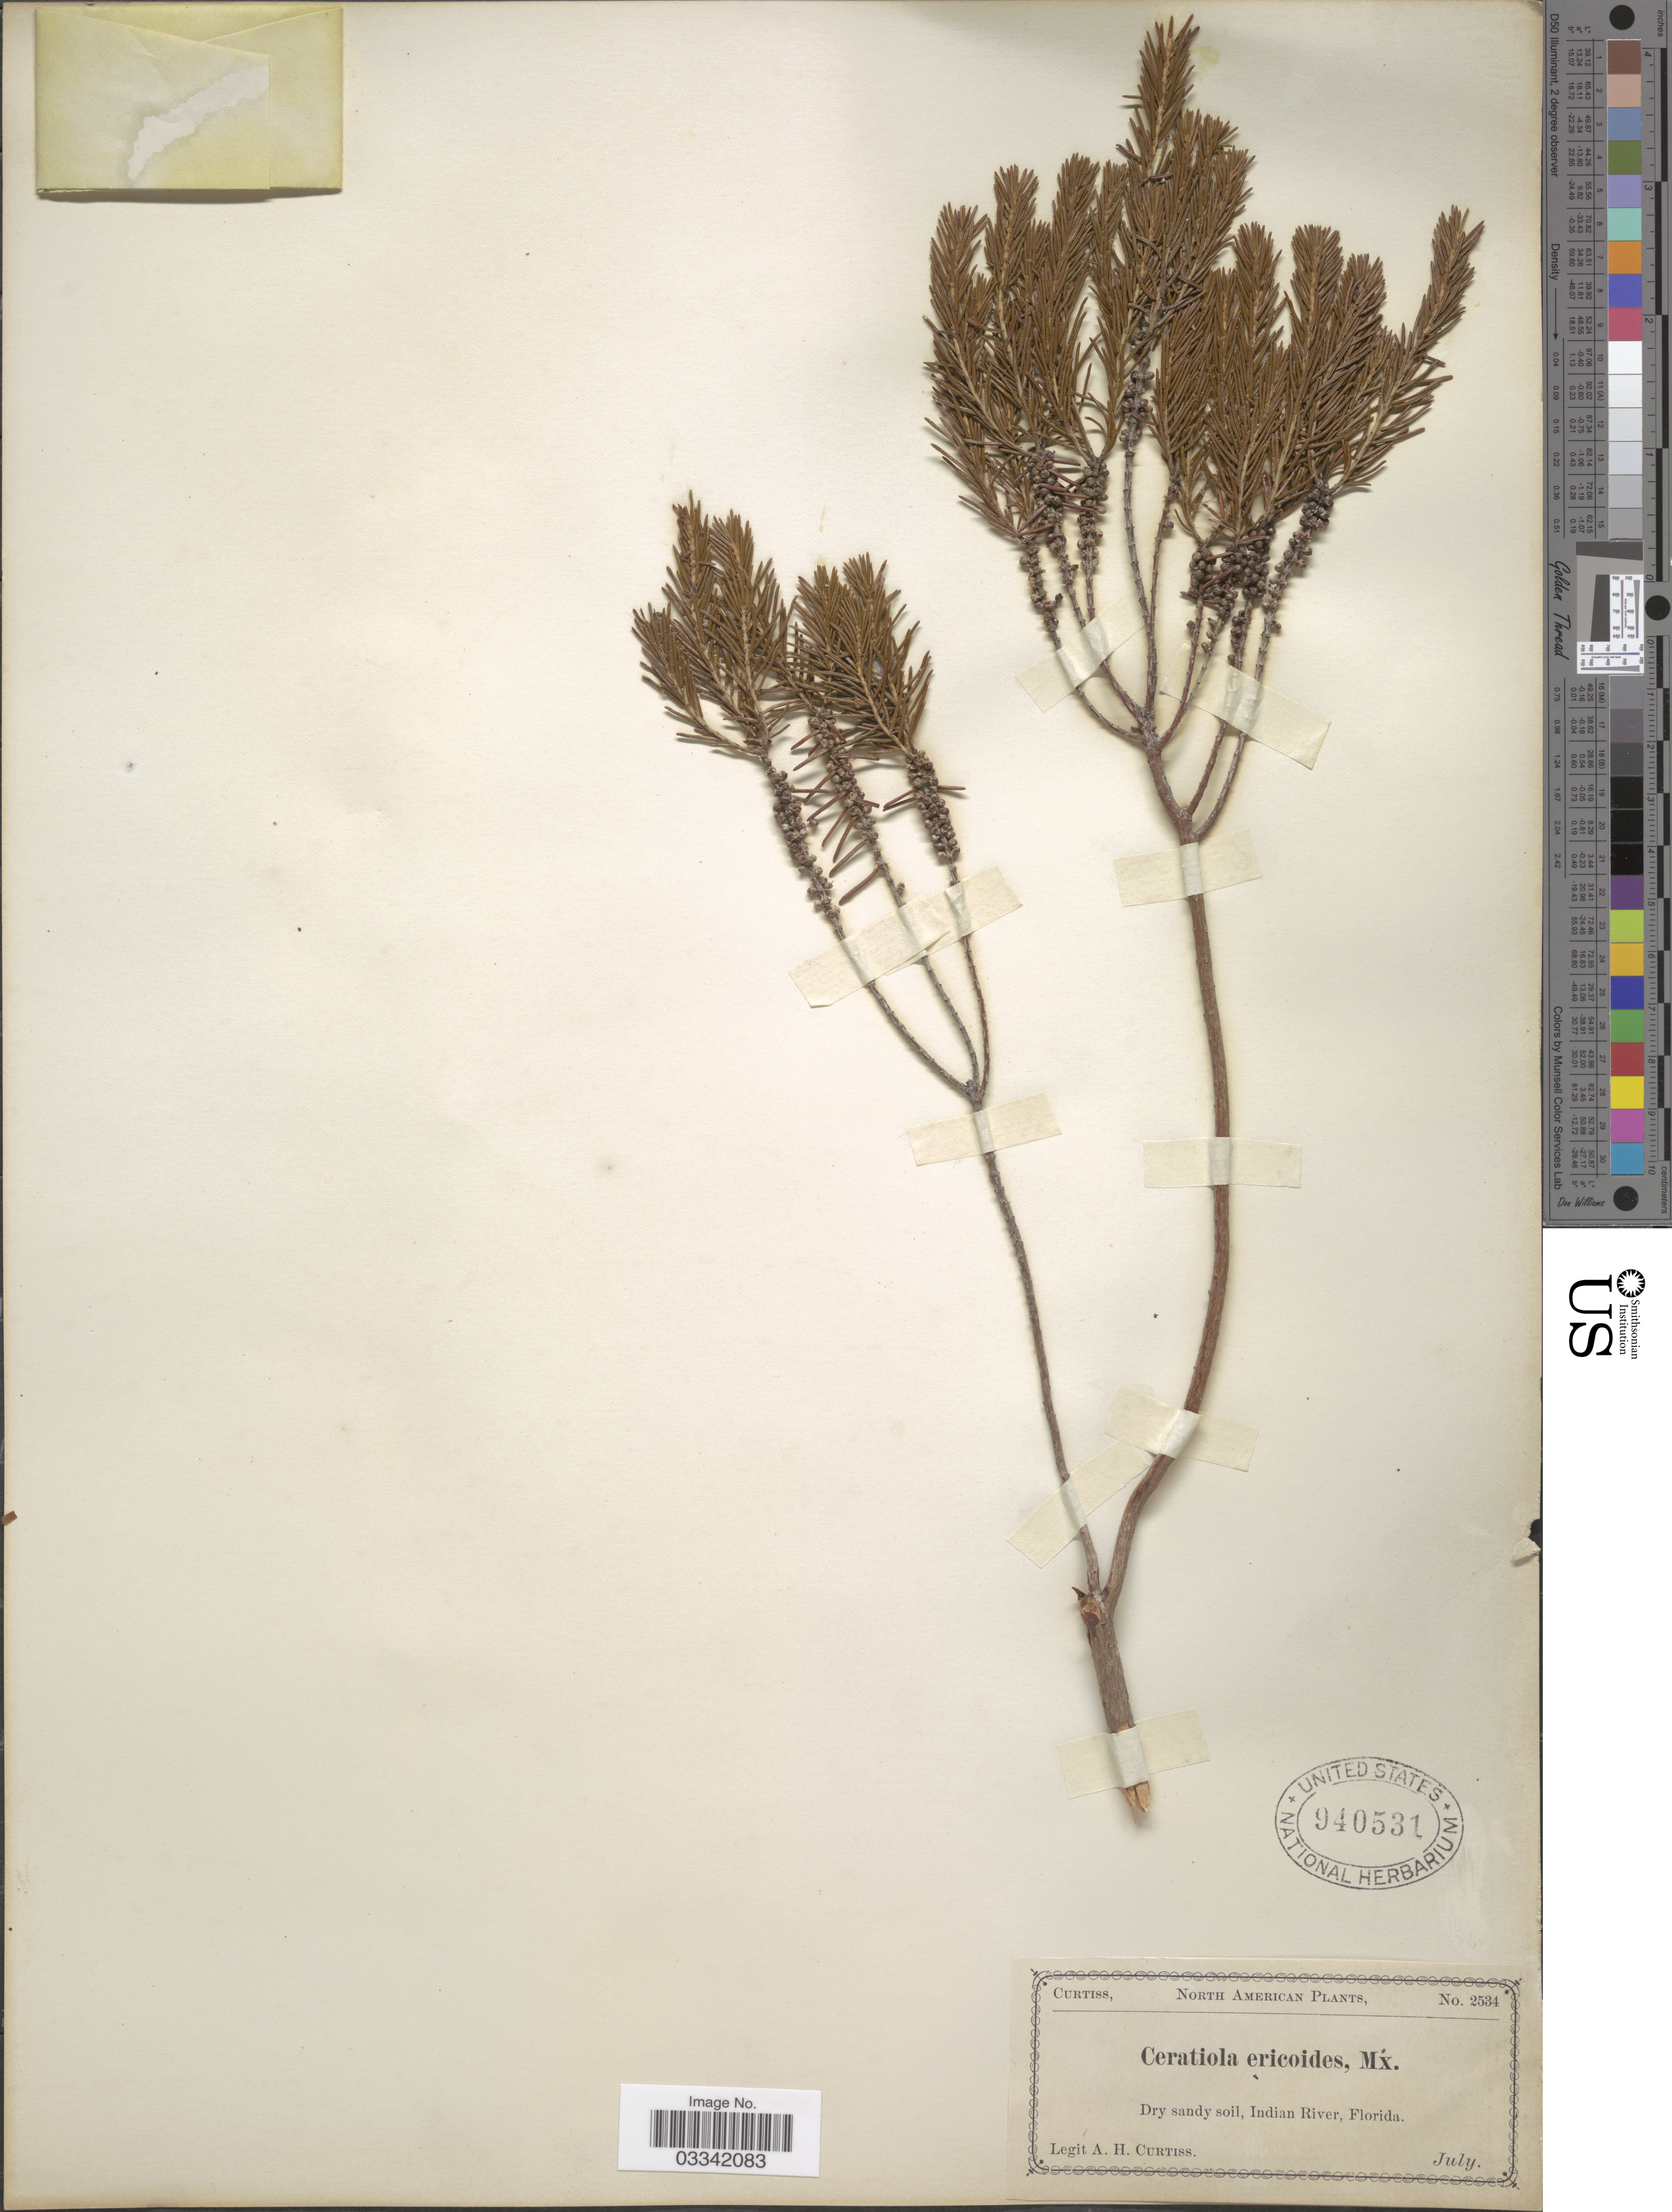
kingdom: Plantae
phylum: Tracheophyta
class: Magnoliopsida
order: Ericales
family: Ericaceae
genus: Ceratiola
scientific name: Ceratiola ericoides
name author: Michx.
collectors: A. H. Curtiss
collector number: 2534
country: United States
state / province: Florida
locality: Dry sandy soil, Indian River.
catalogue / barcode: US 940531